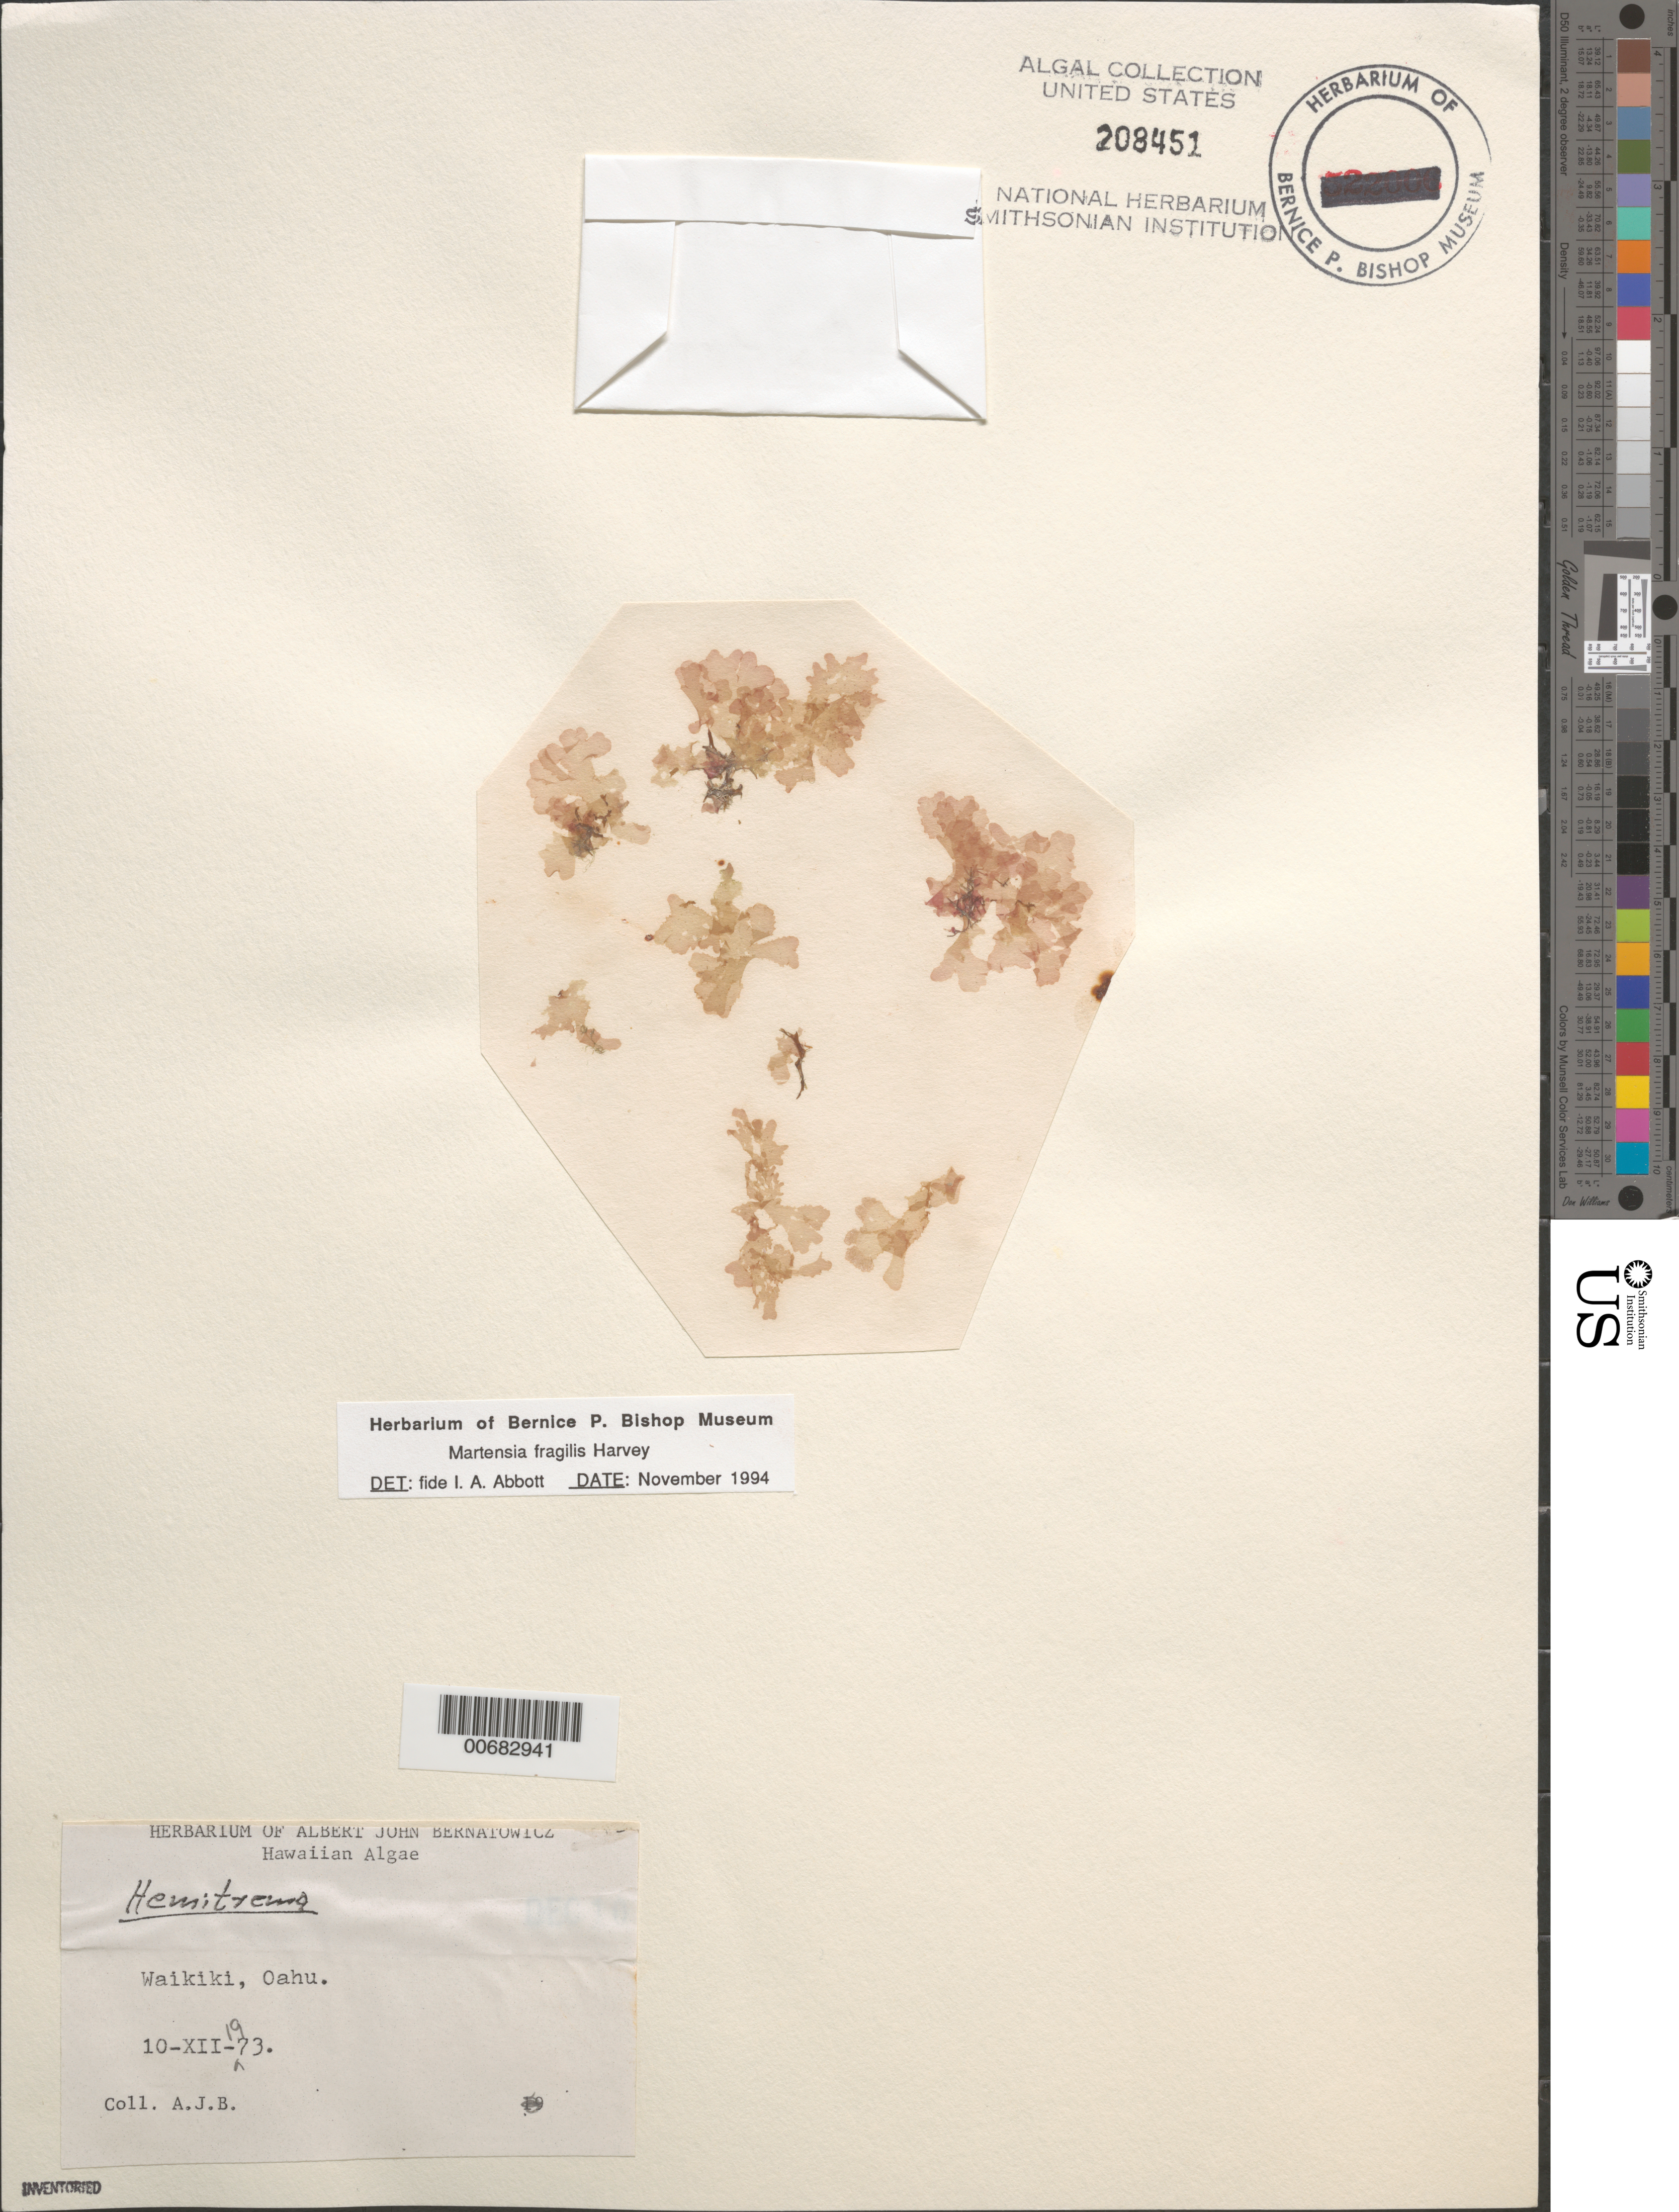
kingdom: Plantae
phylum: Rhodophyta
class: Florideophyceae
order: Ceramiales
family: Delesseriaceae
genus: Martensia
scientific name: Martensia fragilis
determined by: Abbott, Isabella A.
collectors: A. Bernatowicz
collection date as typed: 10 Dec 1973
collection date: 1973-12-10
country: United States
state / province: Hawaii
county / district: Honolulu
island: Oahu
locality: Waikiki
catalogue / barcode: US 208451